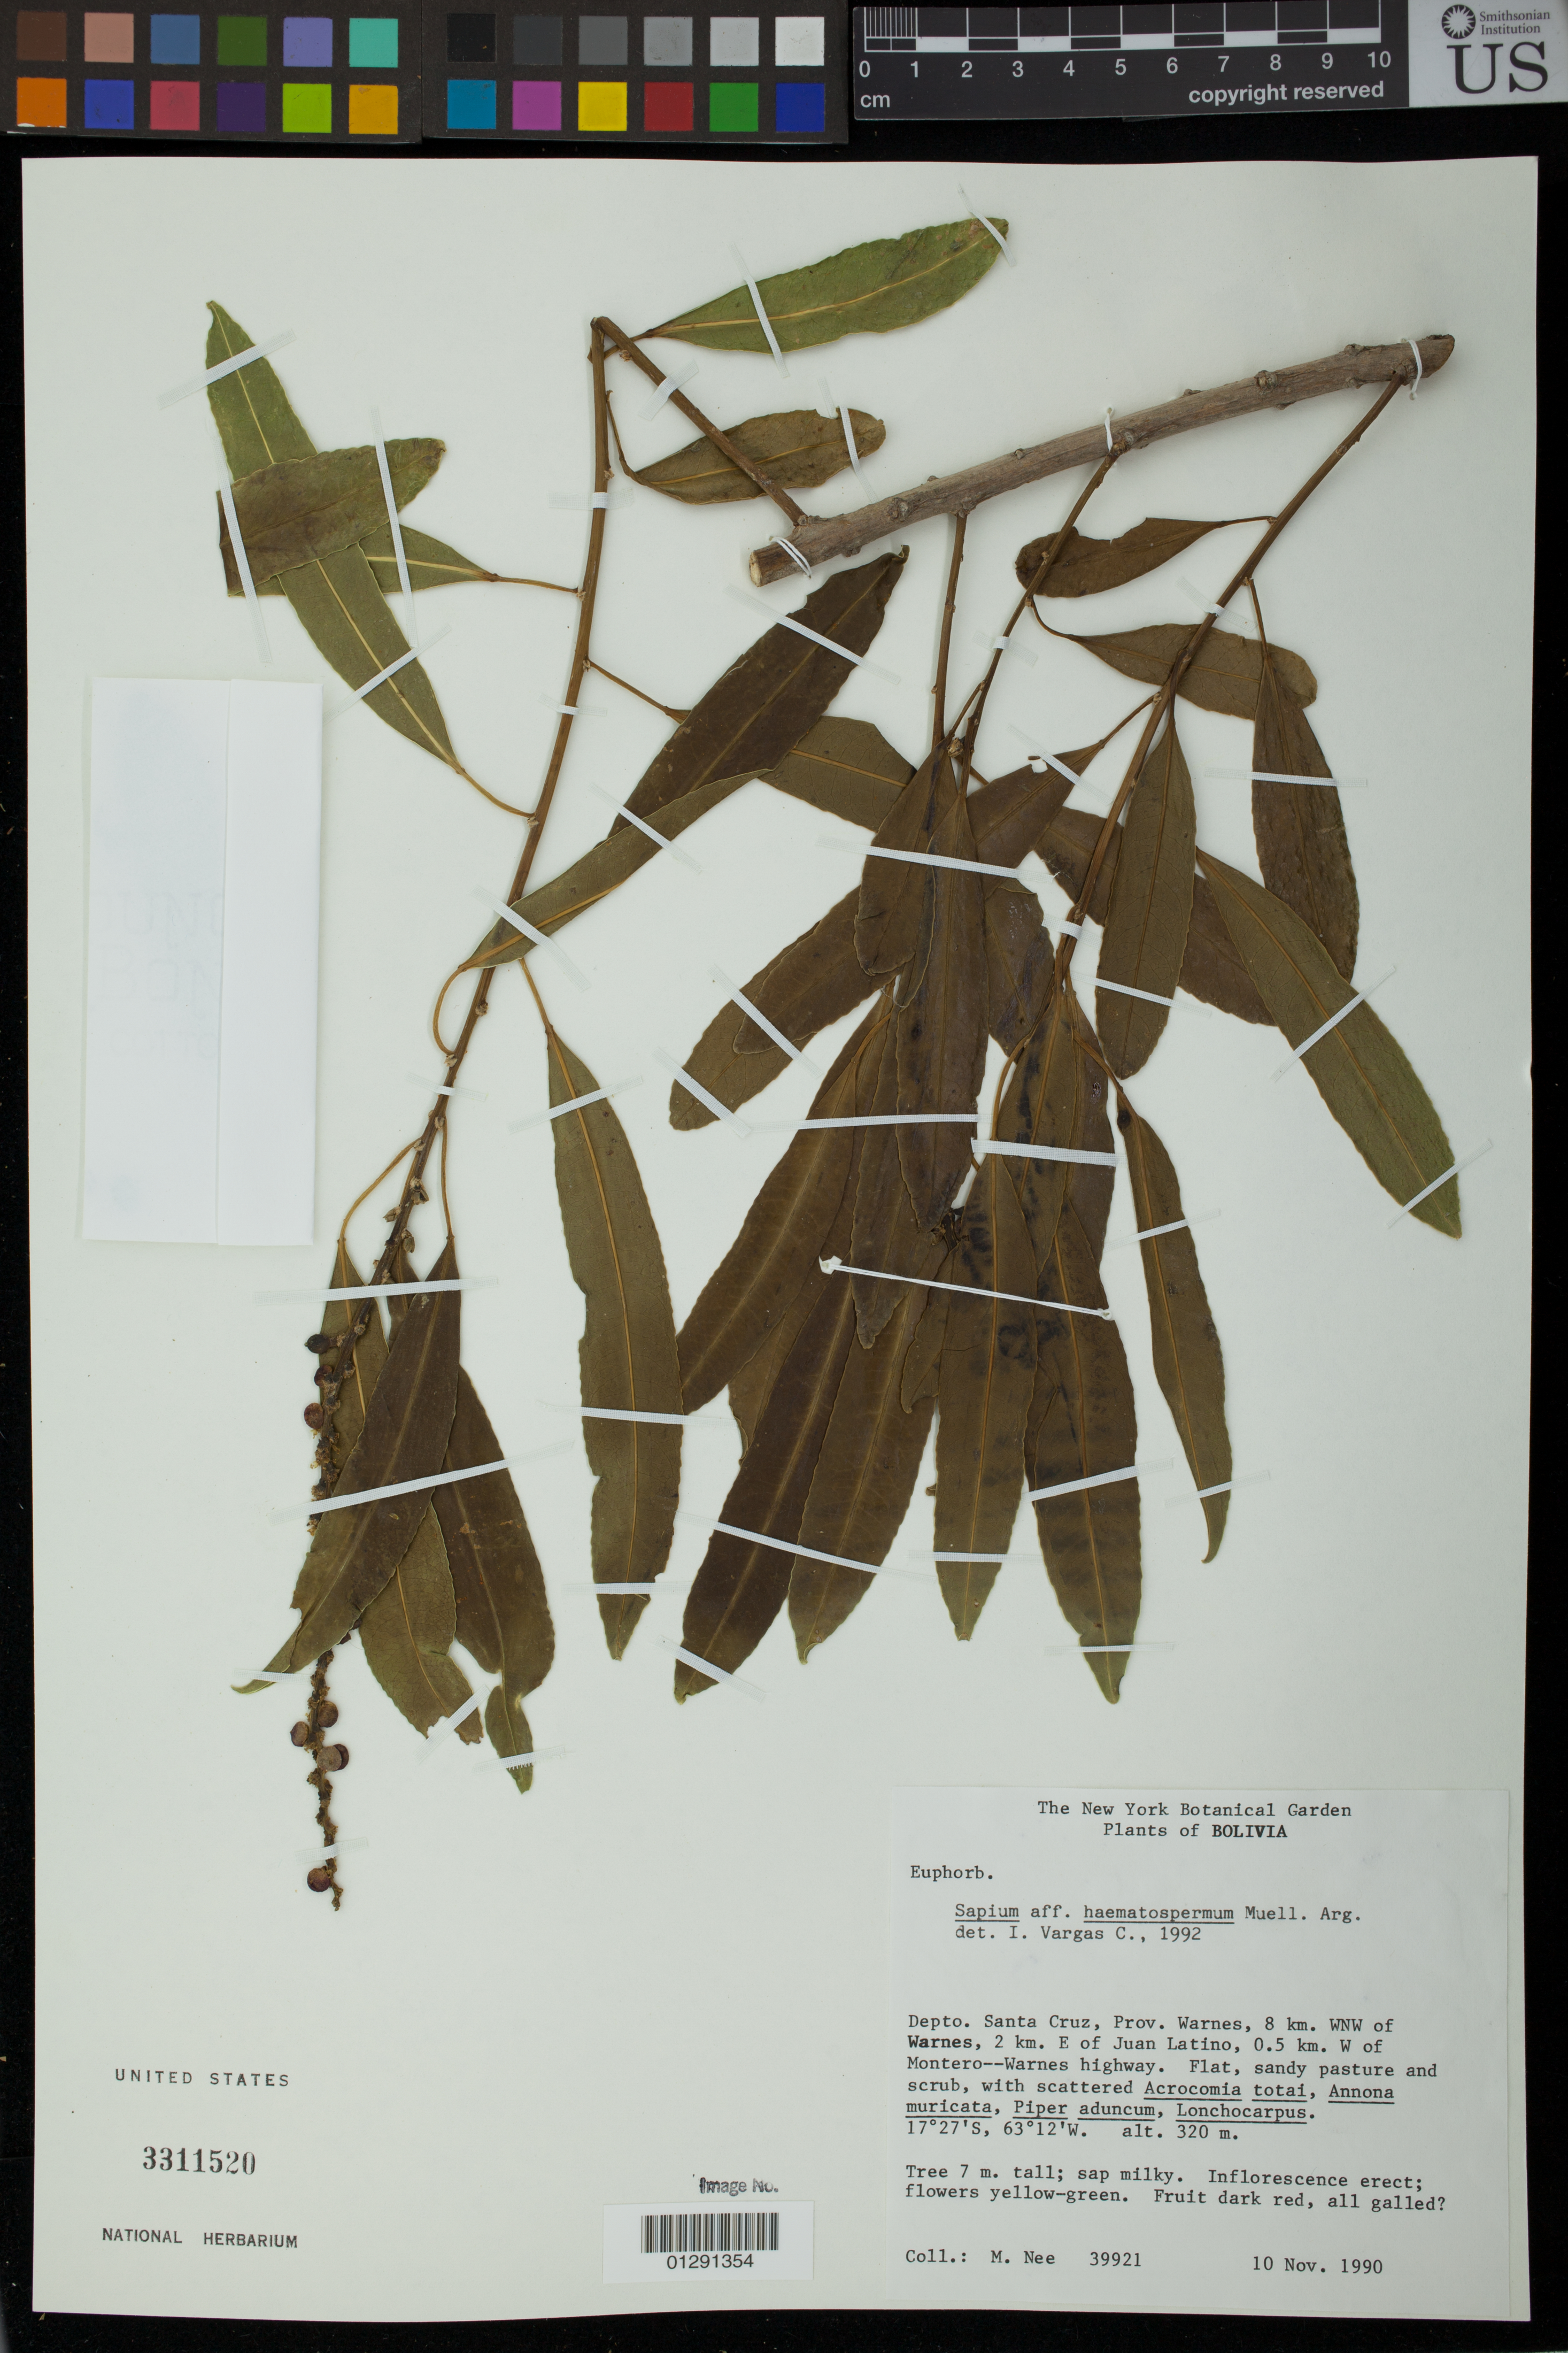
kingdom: Plantae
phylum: Tracheophyta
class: Magnoliopsida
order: Malpighiales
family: Euphorbiaceae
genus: Sapium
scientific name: Sapium haematospermum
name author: Müll. Arg.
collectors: M. Nee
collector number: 39921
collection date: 1990-11-10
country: Bolivia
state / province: Santa Cruz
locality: Depto. Santa Cruz, Prov. Warnes, 8 kilometers WNW of Wanes, 2 kilometers E of Juian Latino, 0.5 kilometers W of Montero--Warnes higheay.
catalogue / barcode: US 3311520